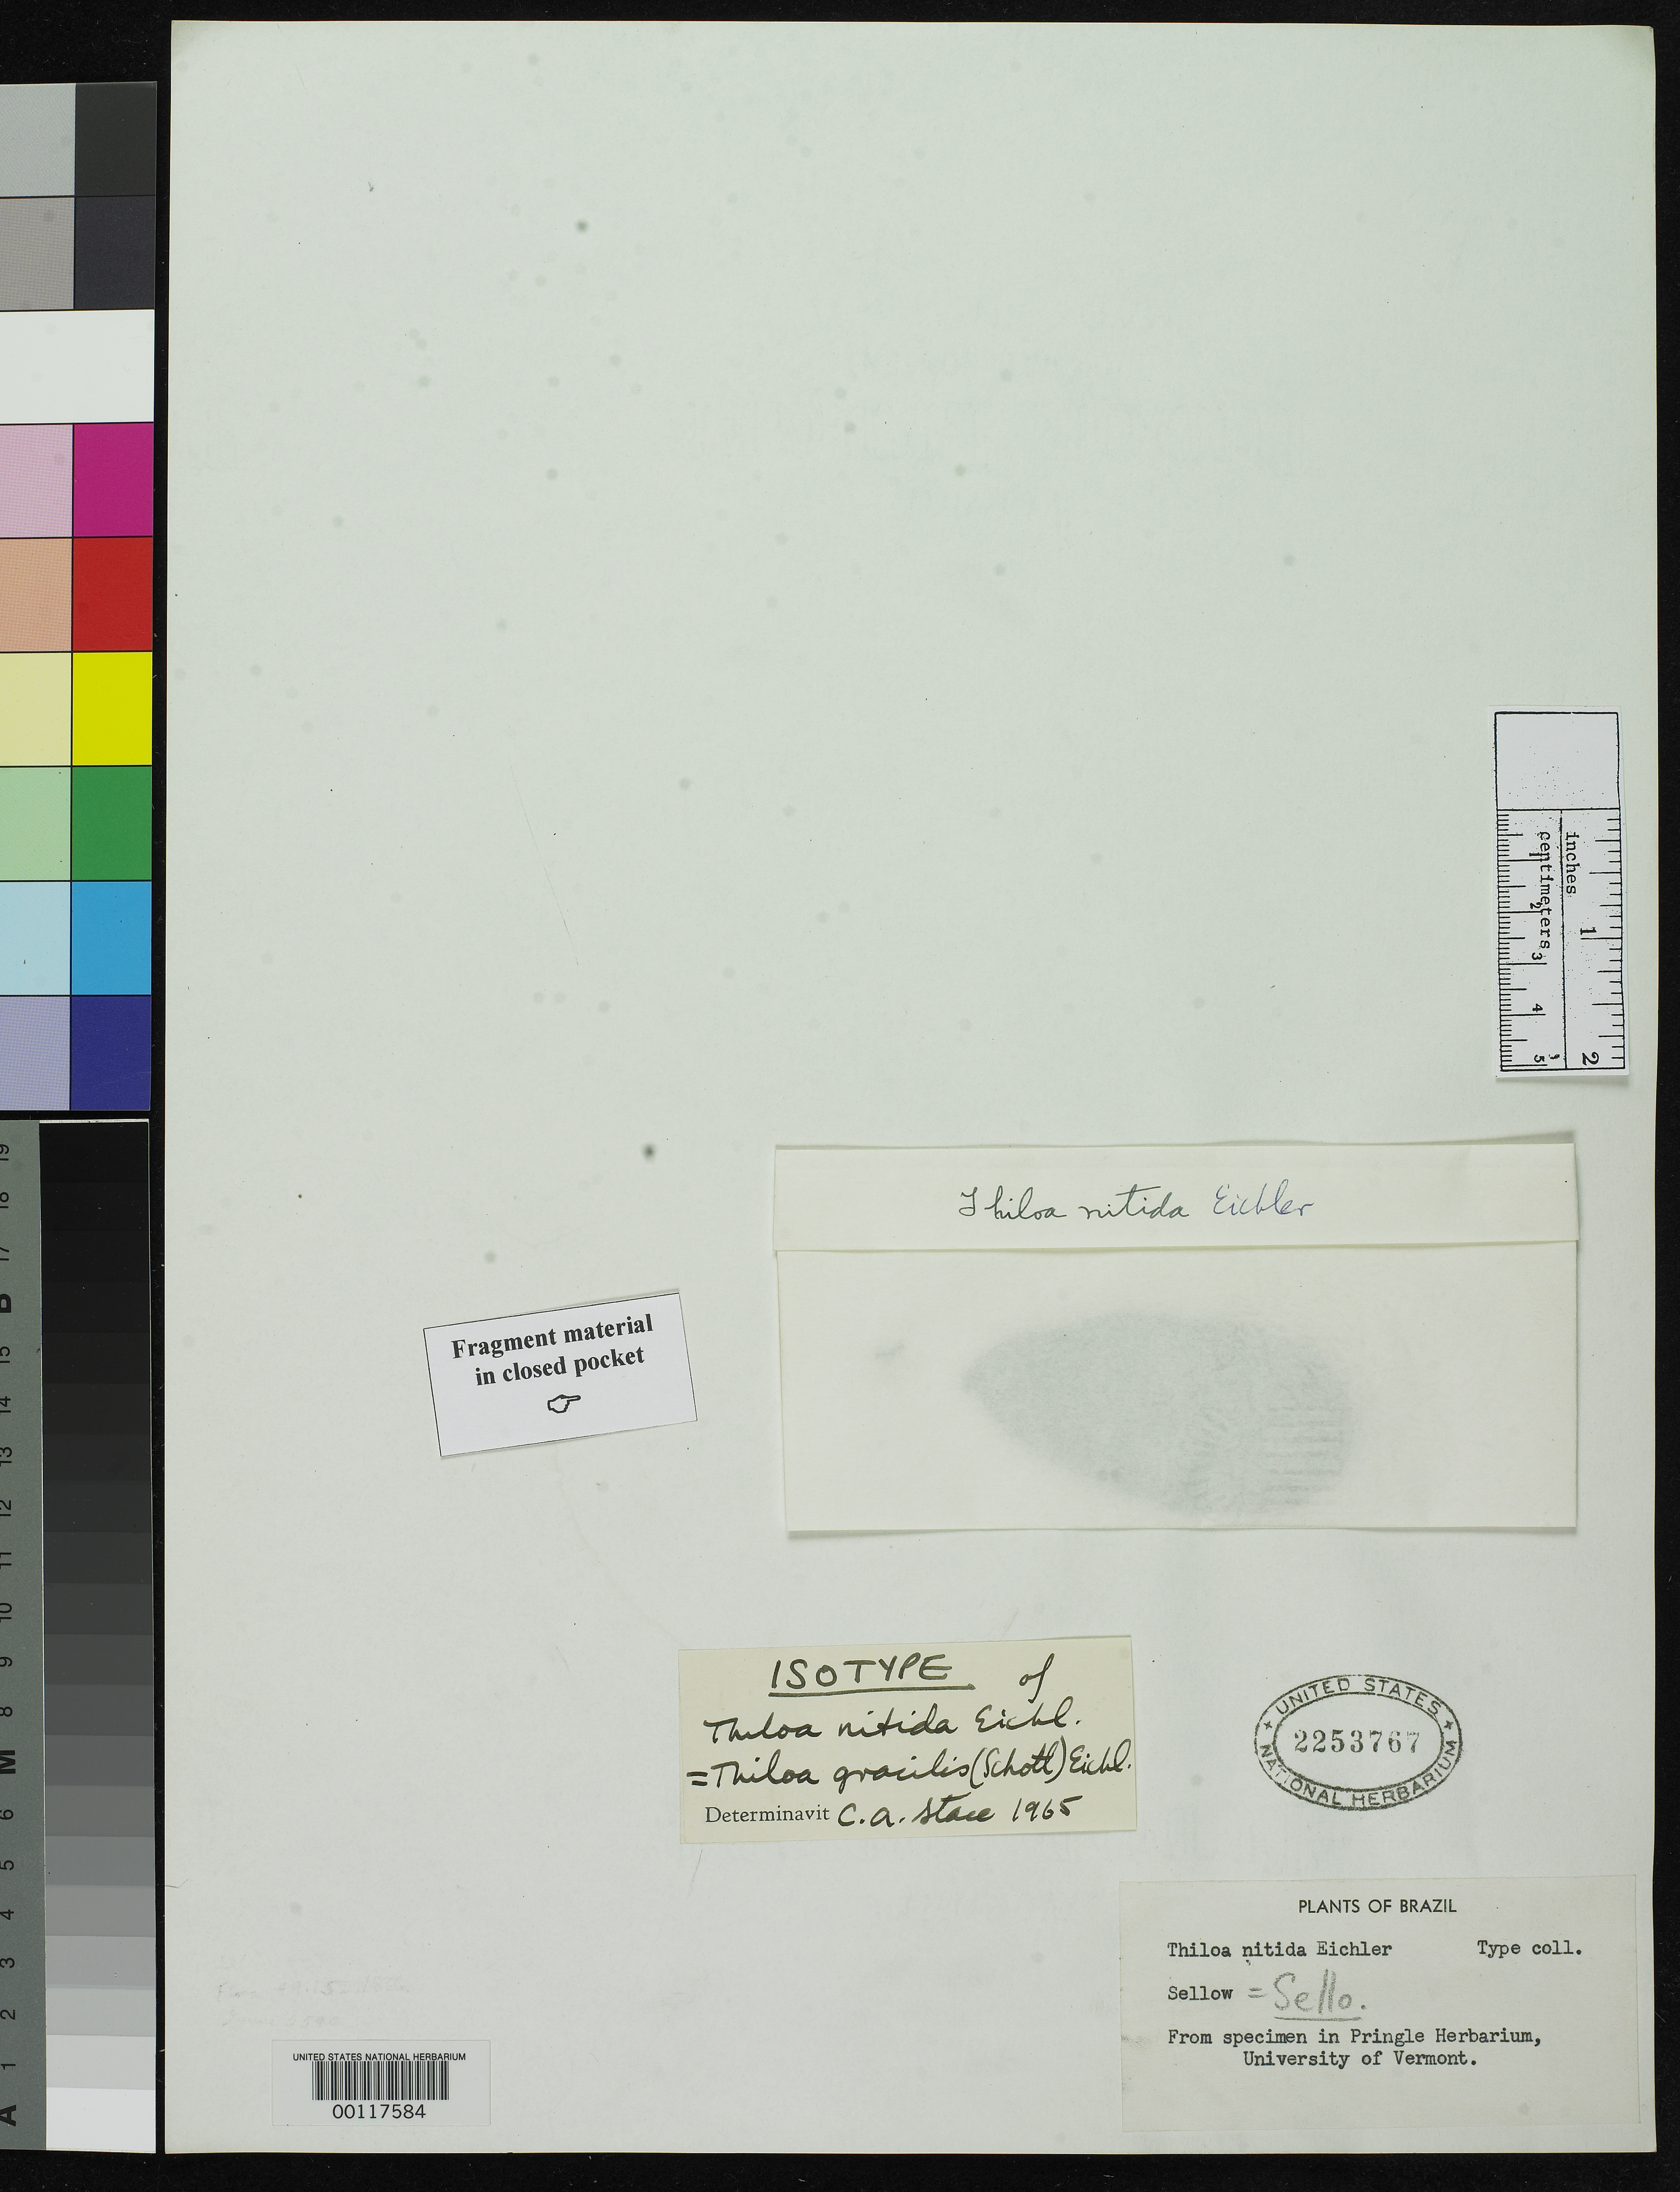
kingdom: Plantae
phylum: Tracheophyta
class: Magnoliopsida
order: Myrtales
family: Combretaceae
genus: Thiloa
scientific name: Thiloa nitida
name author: Eichler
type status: Type Fragment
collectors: F. Sellow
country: Brazil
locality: Brasilia Austro-Orientalis.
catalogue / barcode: US 2253767